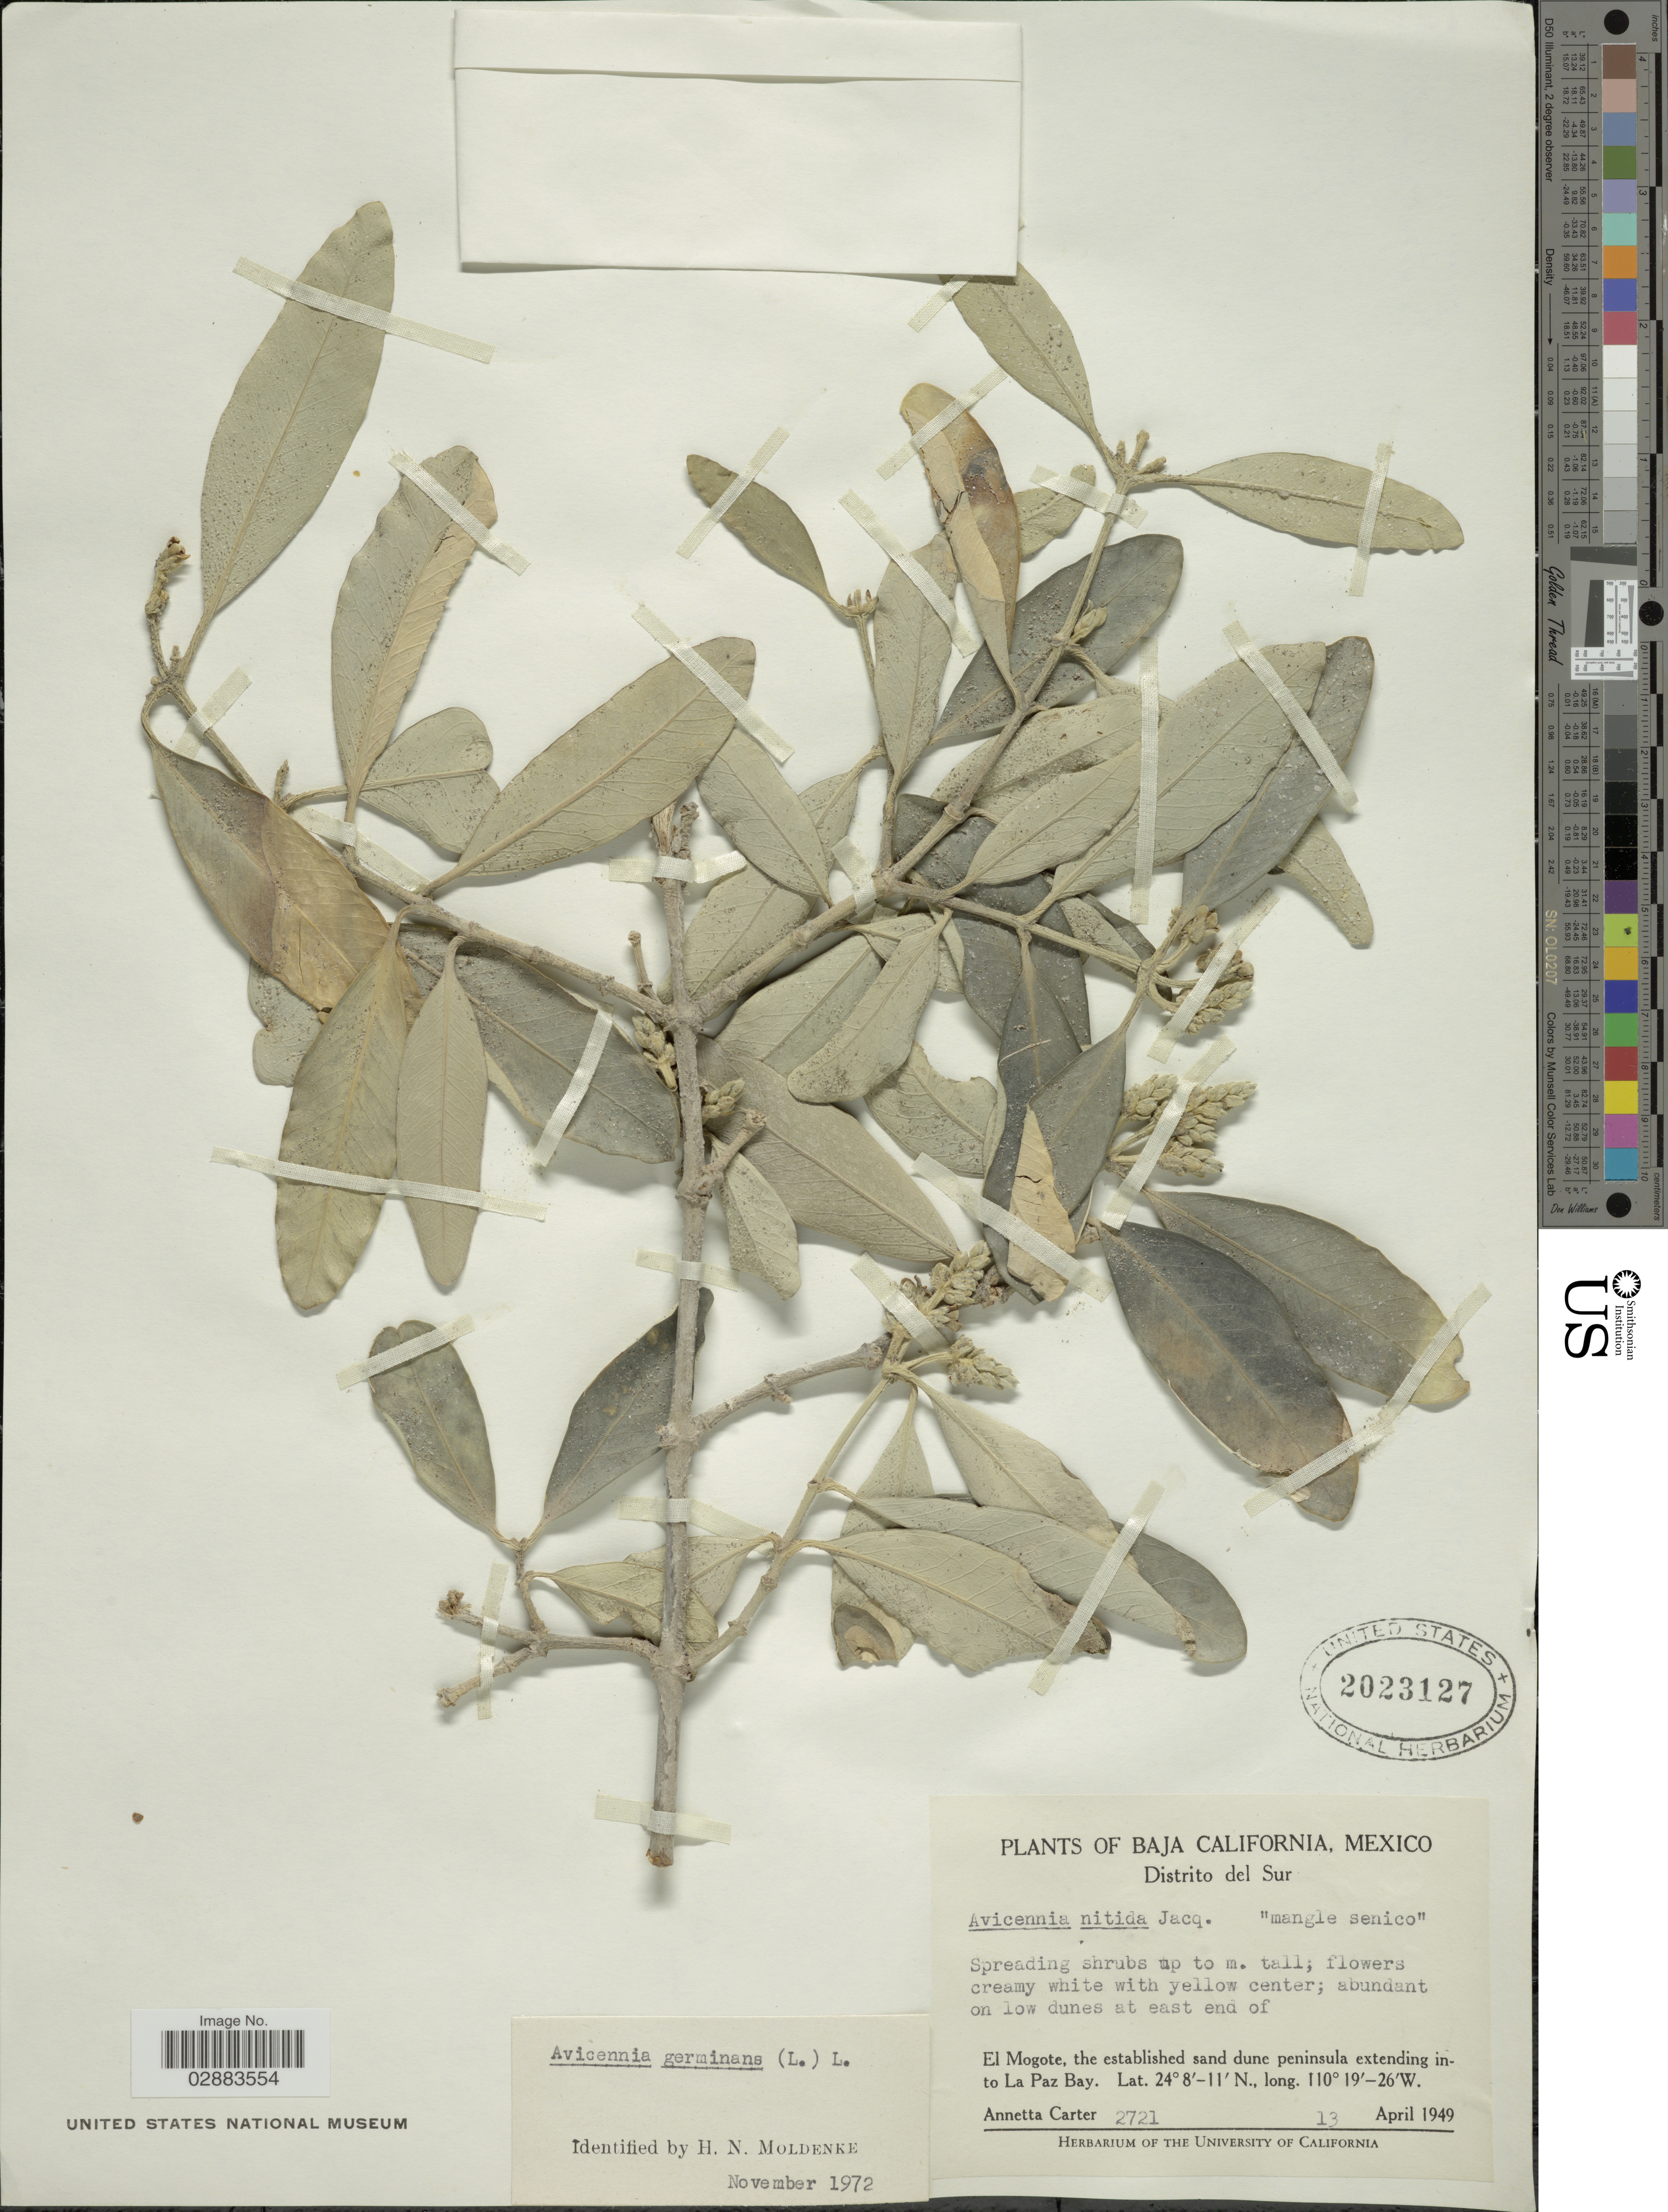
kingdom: Plantae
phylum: Tracheophyta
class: Magnoliopsida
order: Lamiales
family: Acanthaceae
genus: Avicennia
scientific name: Avicennia germinans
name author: (L.) L.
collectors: A. Carter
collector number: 2721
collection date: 1949-04-13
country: Mexico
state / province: Baja California Sur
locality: Distrito del Sur. El Mogote, the established sand dune peninsula extending into La Paz Bay.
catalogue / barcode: US 2023127